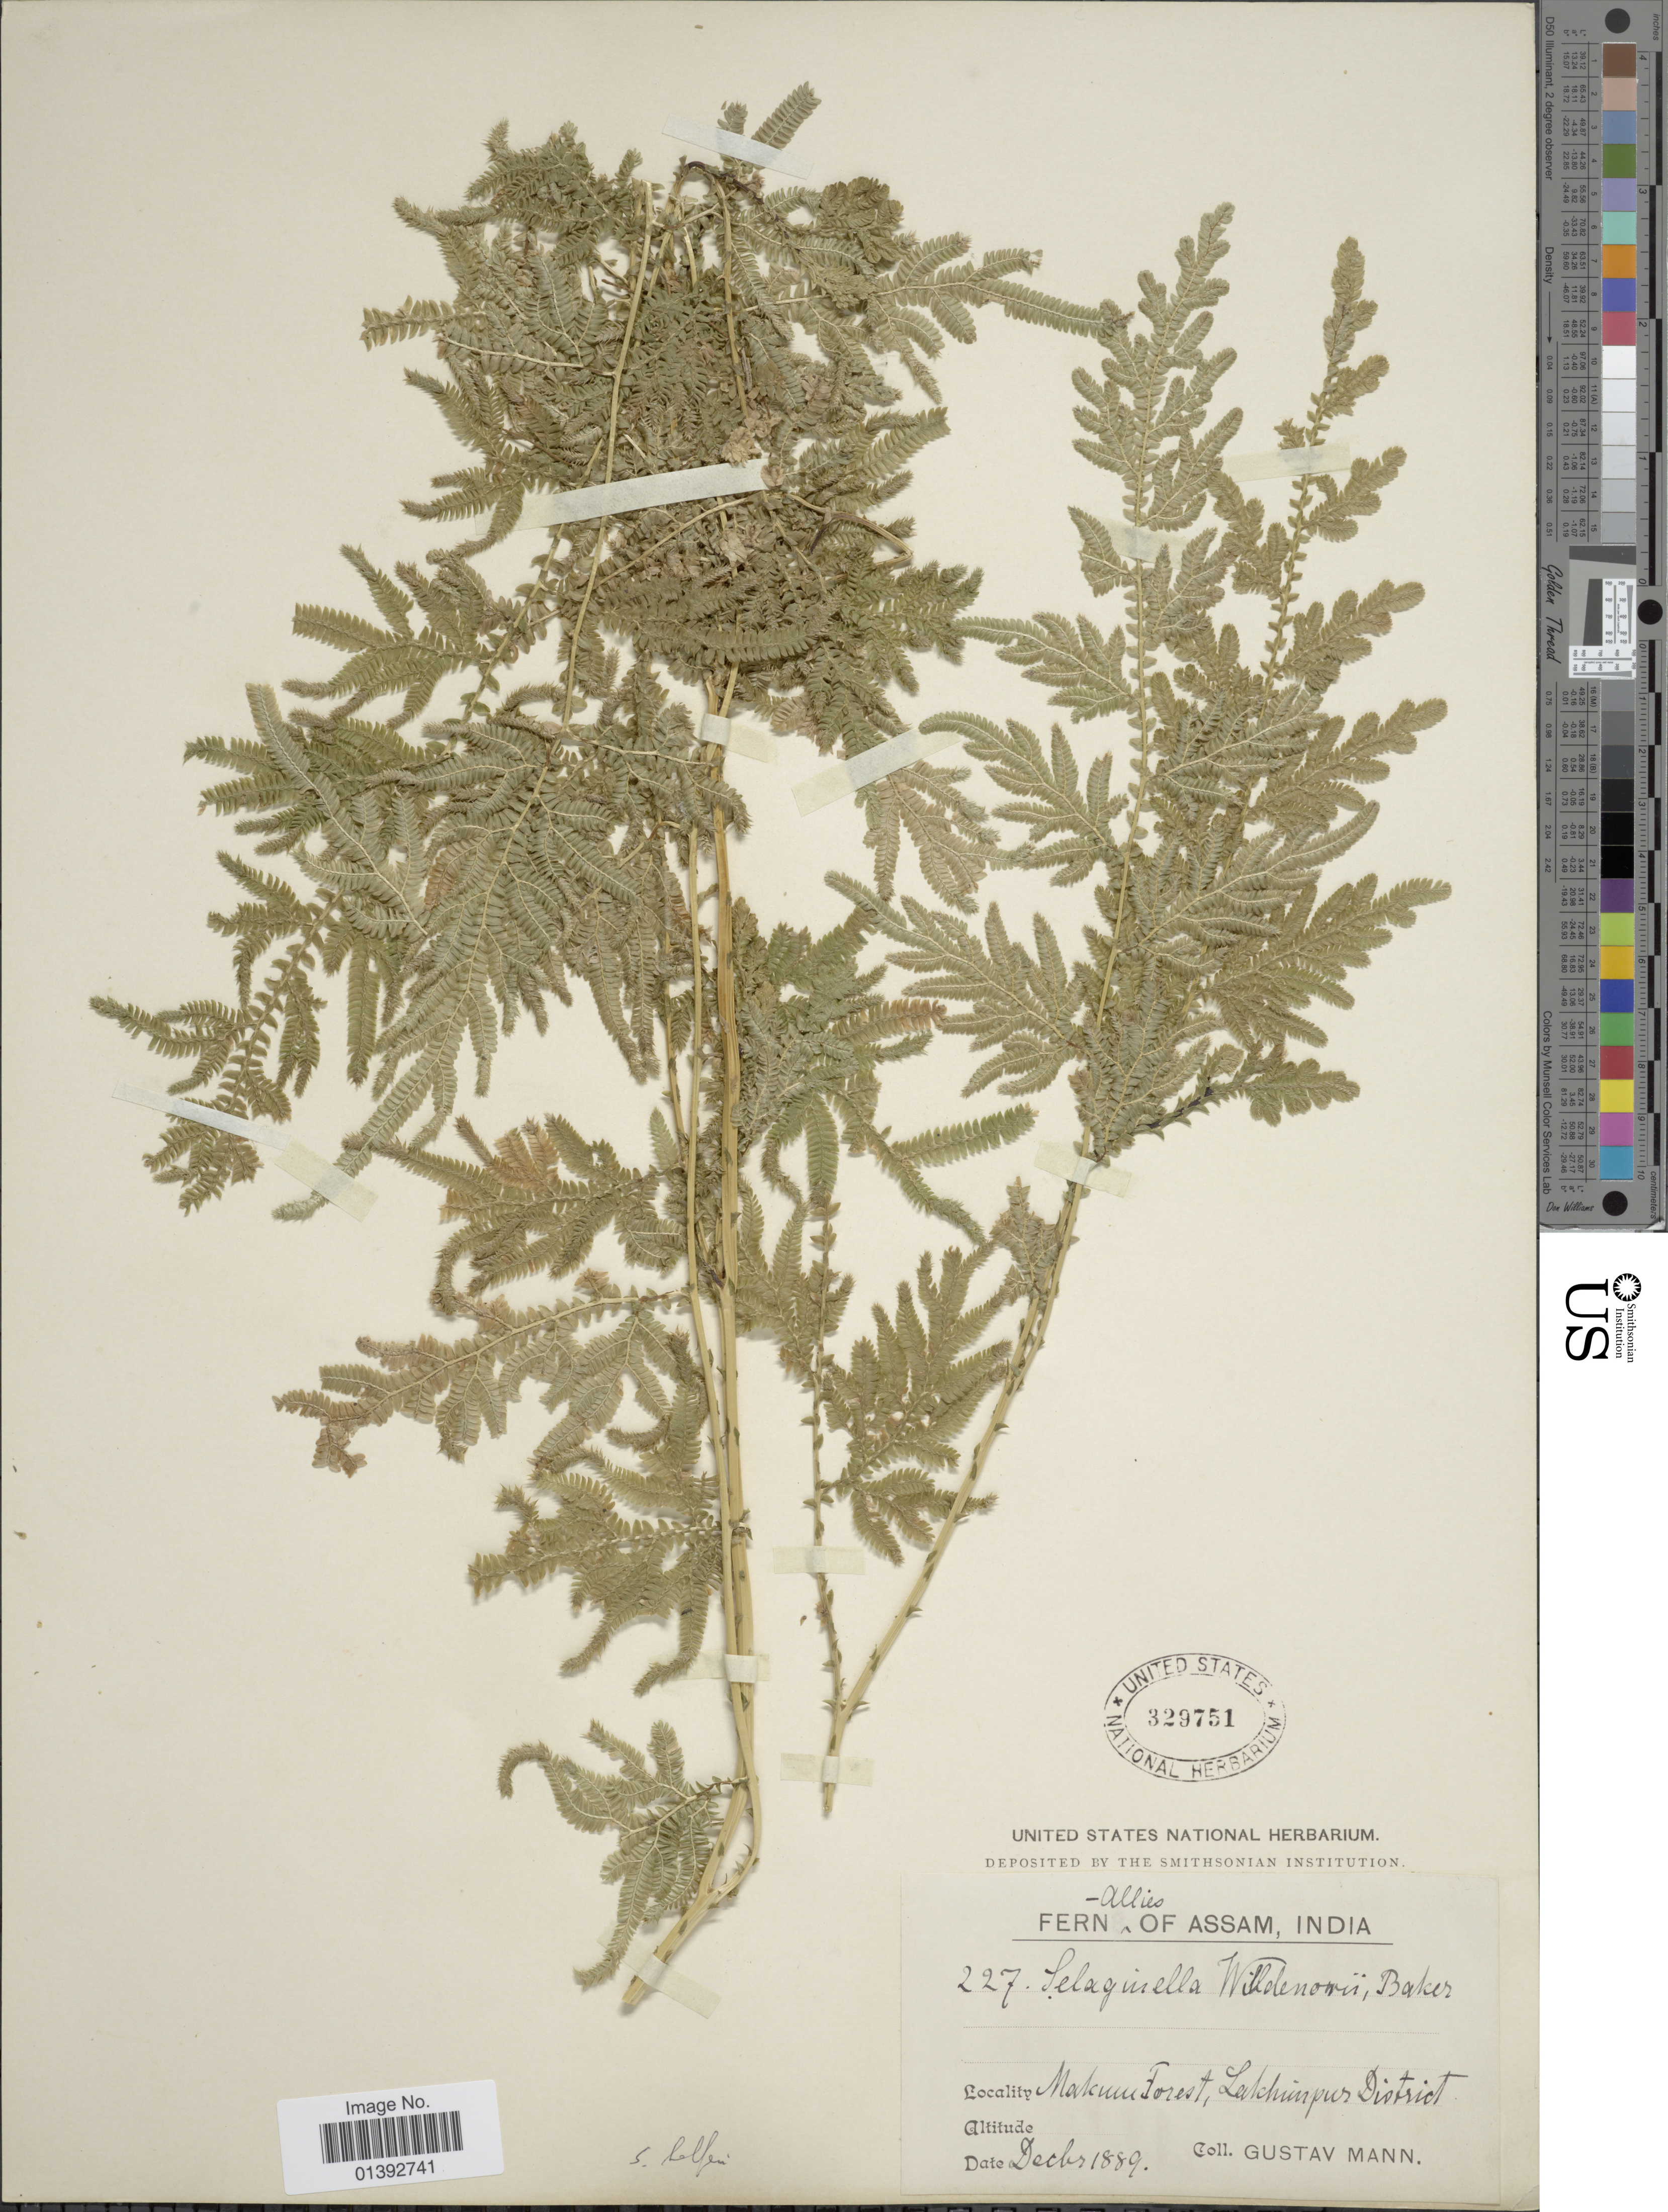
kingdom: Plantae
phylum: Tracheophyta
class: Lycopodiopsida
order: Selaginellales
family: Selaginellaceae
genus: Selaginella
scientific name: Selaginella helferi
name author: Warb.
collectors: G. Mann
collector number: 227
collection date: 1889-12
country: India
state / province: Assam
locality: Makum Forest, Lakhimpur District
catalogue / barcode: US 329751